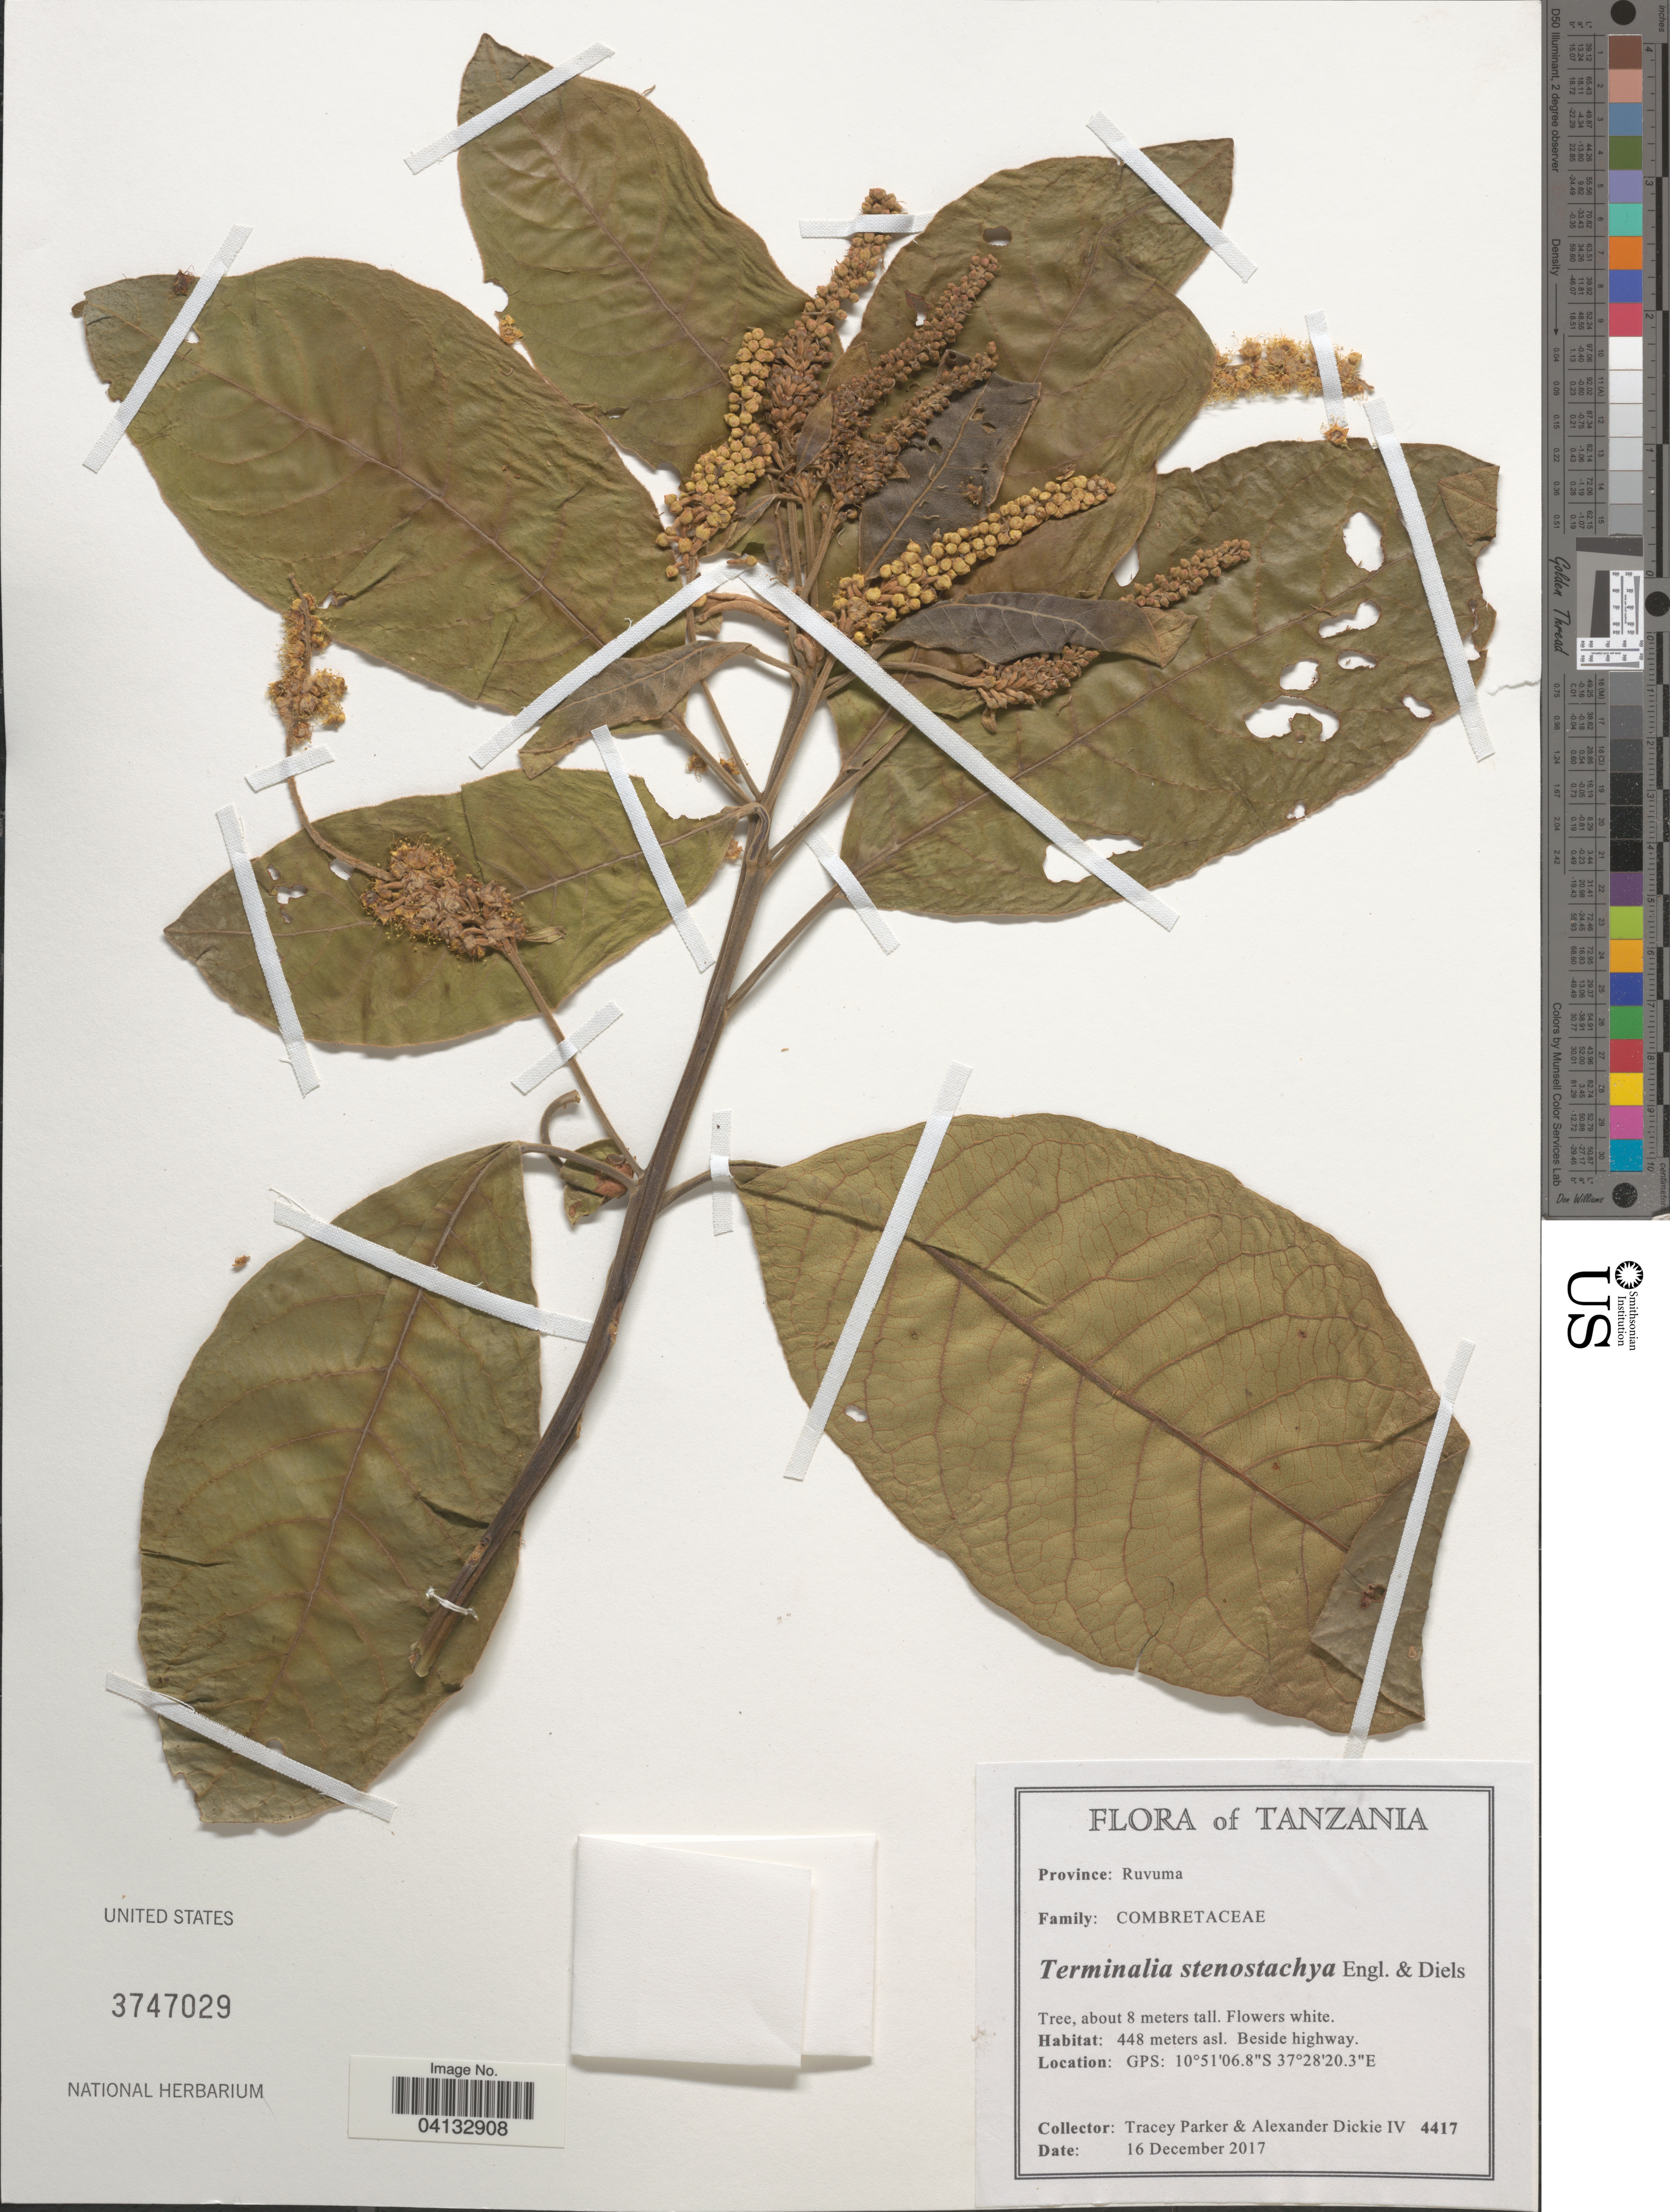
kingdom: Plantae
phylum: Tracheophyta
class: Magnoliopsida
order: Myrtales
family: Combretaceae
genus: Terminalia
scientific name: Terminalia stenostachya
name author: Engl. & Diels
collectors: T. Parker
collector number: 4417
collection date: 2017-12-16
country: Tanzania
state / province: Ruvuma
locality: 448 meters asl. Beside highway.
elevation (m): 448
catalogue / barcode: US 3747029